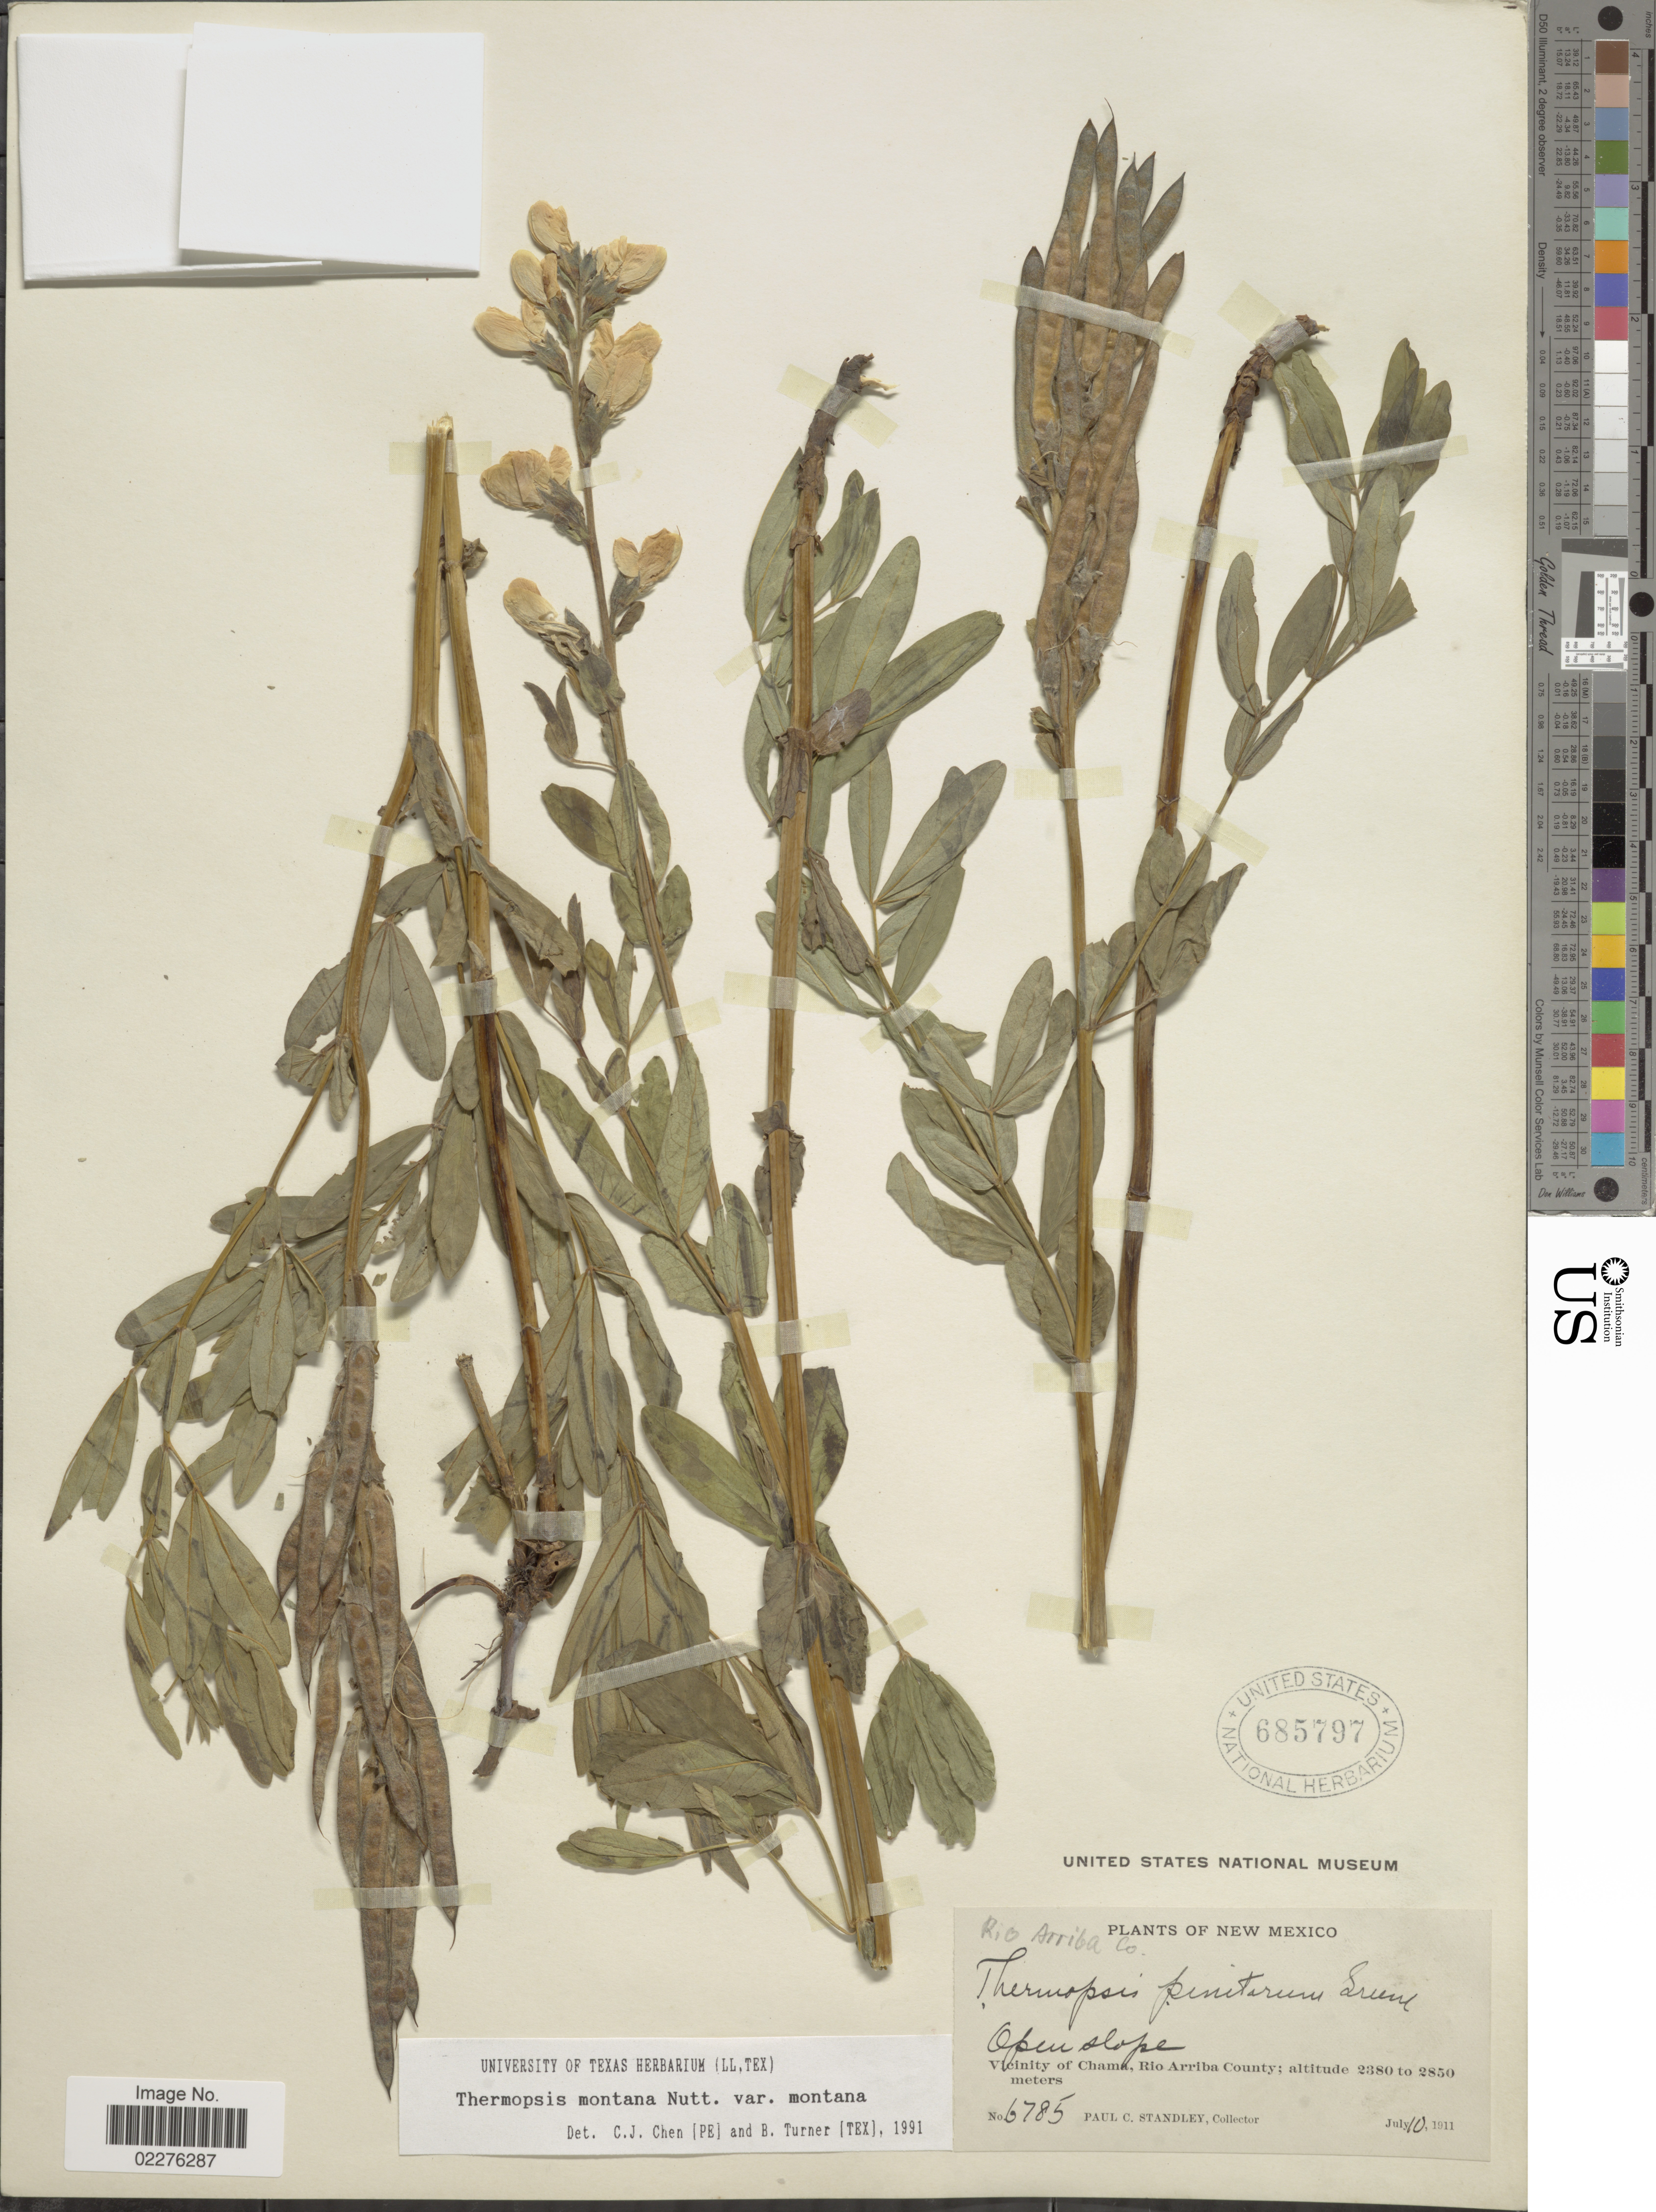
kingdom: Plantae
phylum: Tracheophyta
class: Magnoliopsida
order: Fabales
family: Fabaceae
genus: Thermopsis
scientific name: Thermopsis montana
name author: Nutt.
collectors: P. C. Standley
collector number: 6785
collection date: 1911-07-10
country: United States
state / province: New Mexico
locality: Open slope, Vicinity of Chama, Rio Arriba County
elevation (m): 2380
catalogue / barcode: US 685797